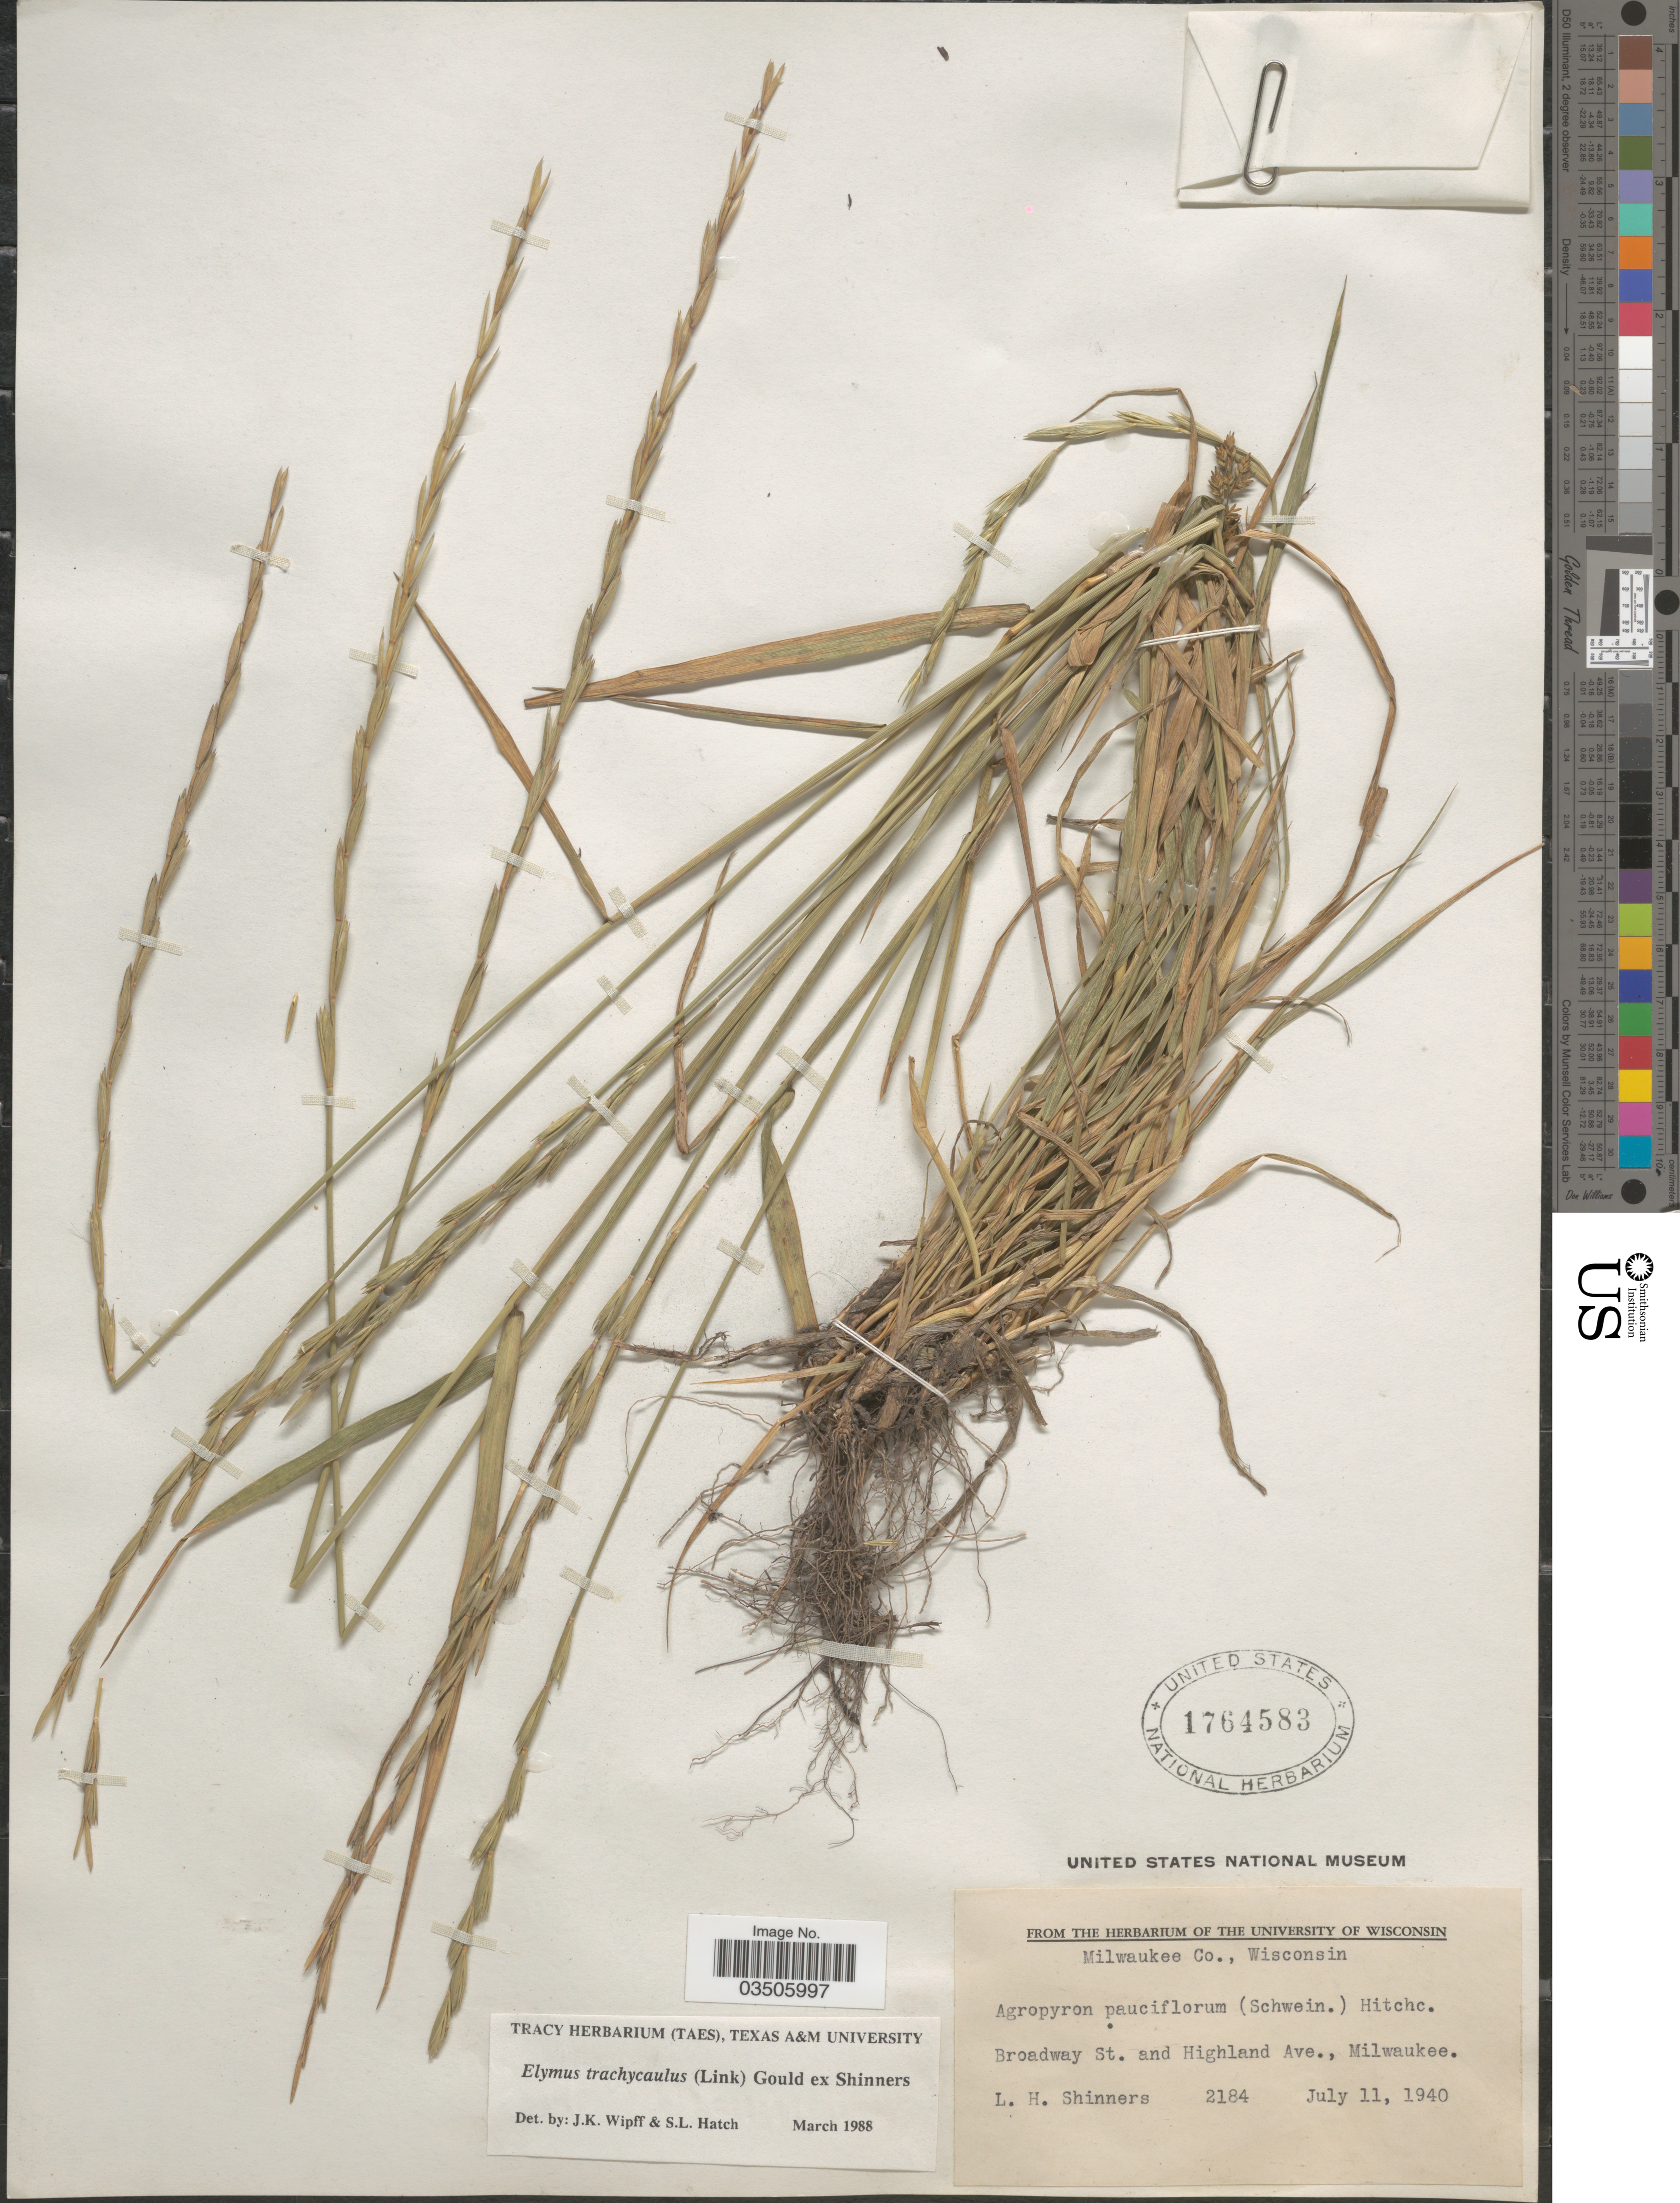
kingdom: Plantae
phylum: Tracheophyta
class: Liliopsida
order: Poales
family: Poaceae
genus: Elymus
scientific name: Elymus trachycaulus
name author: (Link) Gould ex Shinners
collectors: L. H. Shinners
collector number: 2184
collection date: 1940-07-11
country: United States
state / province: Wisconsin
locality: Milwaukee Co. Broadway St. and Highland Ave., Milwaukee.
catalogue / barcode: US 1764583